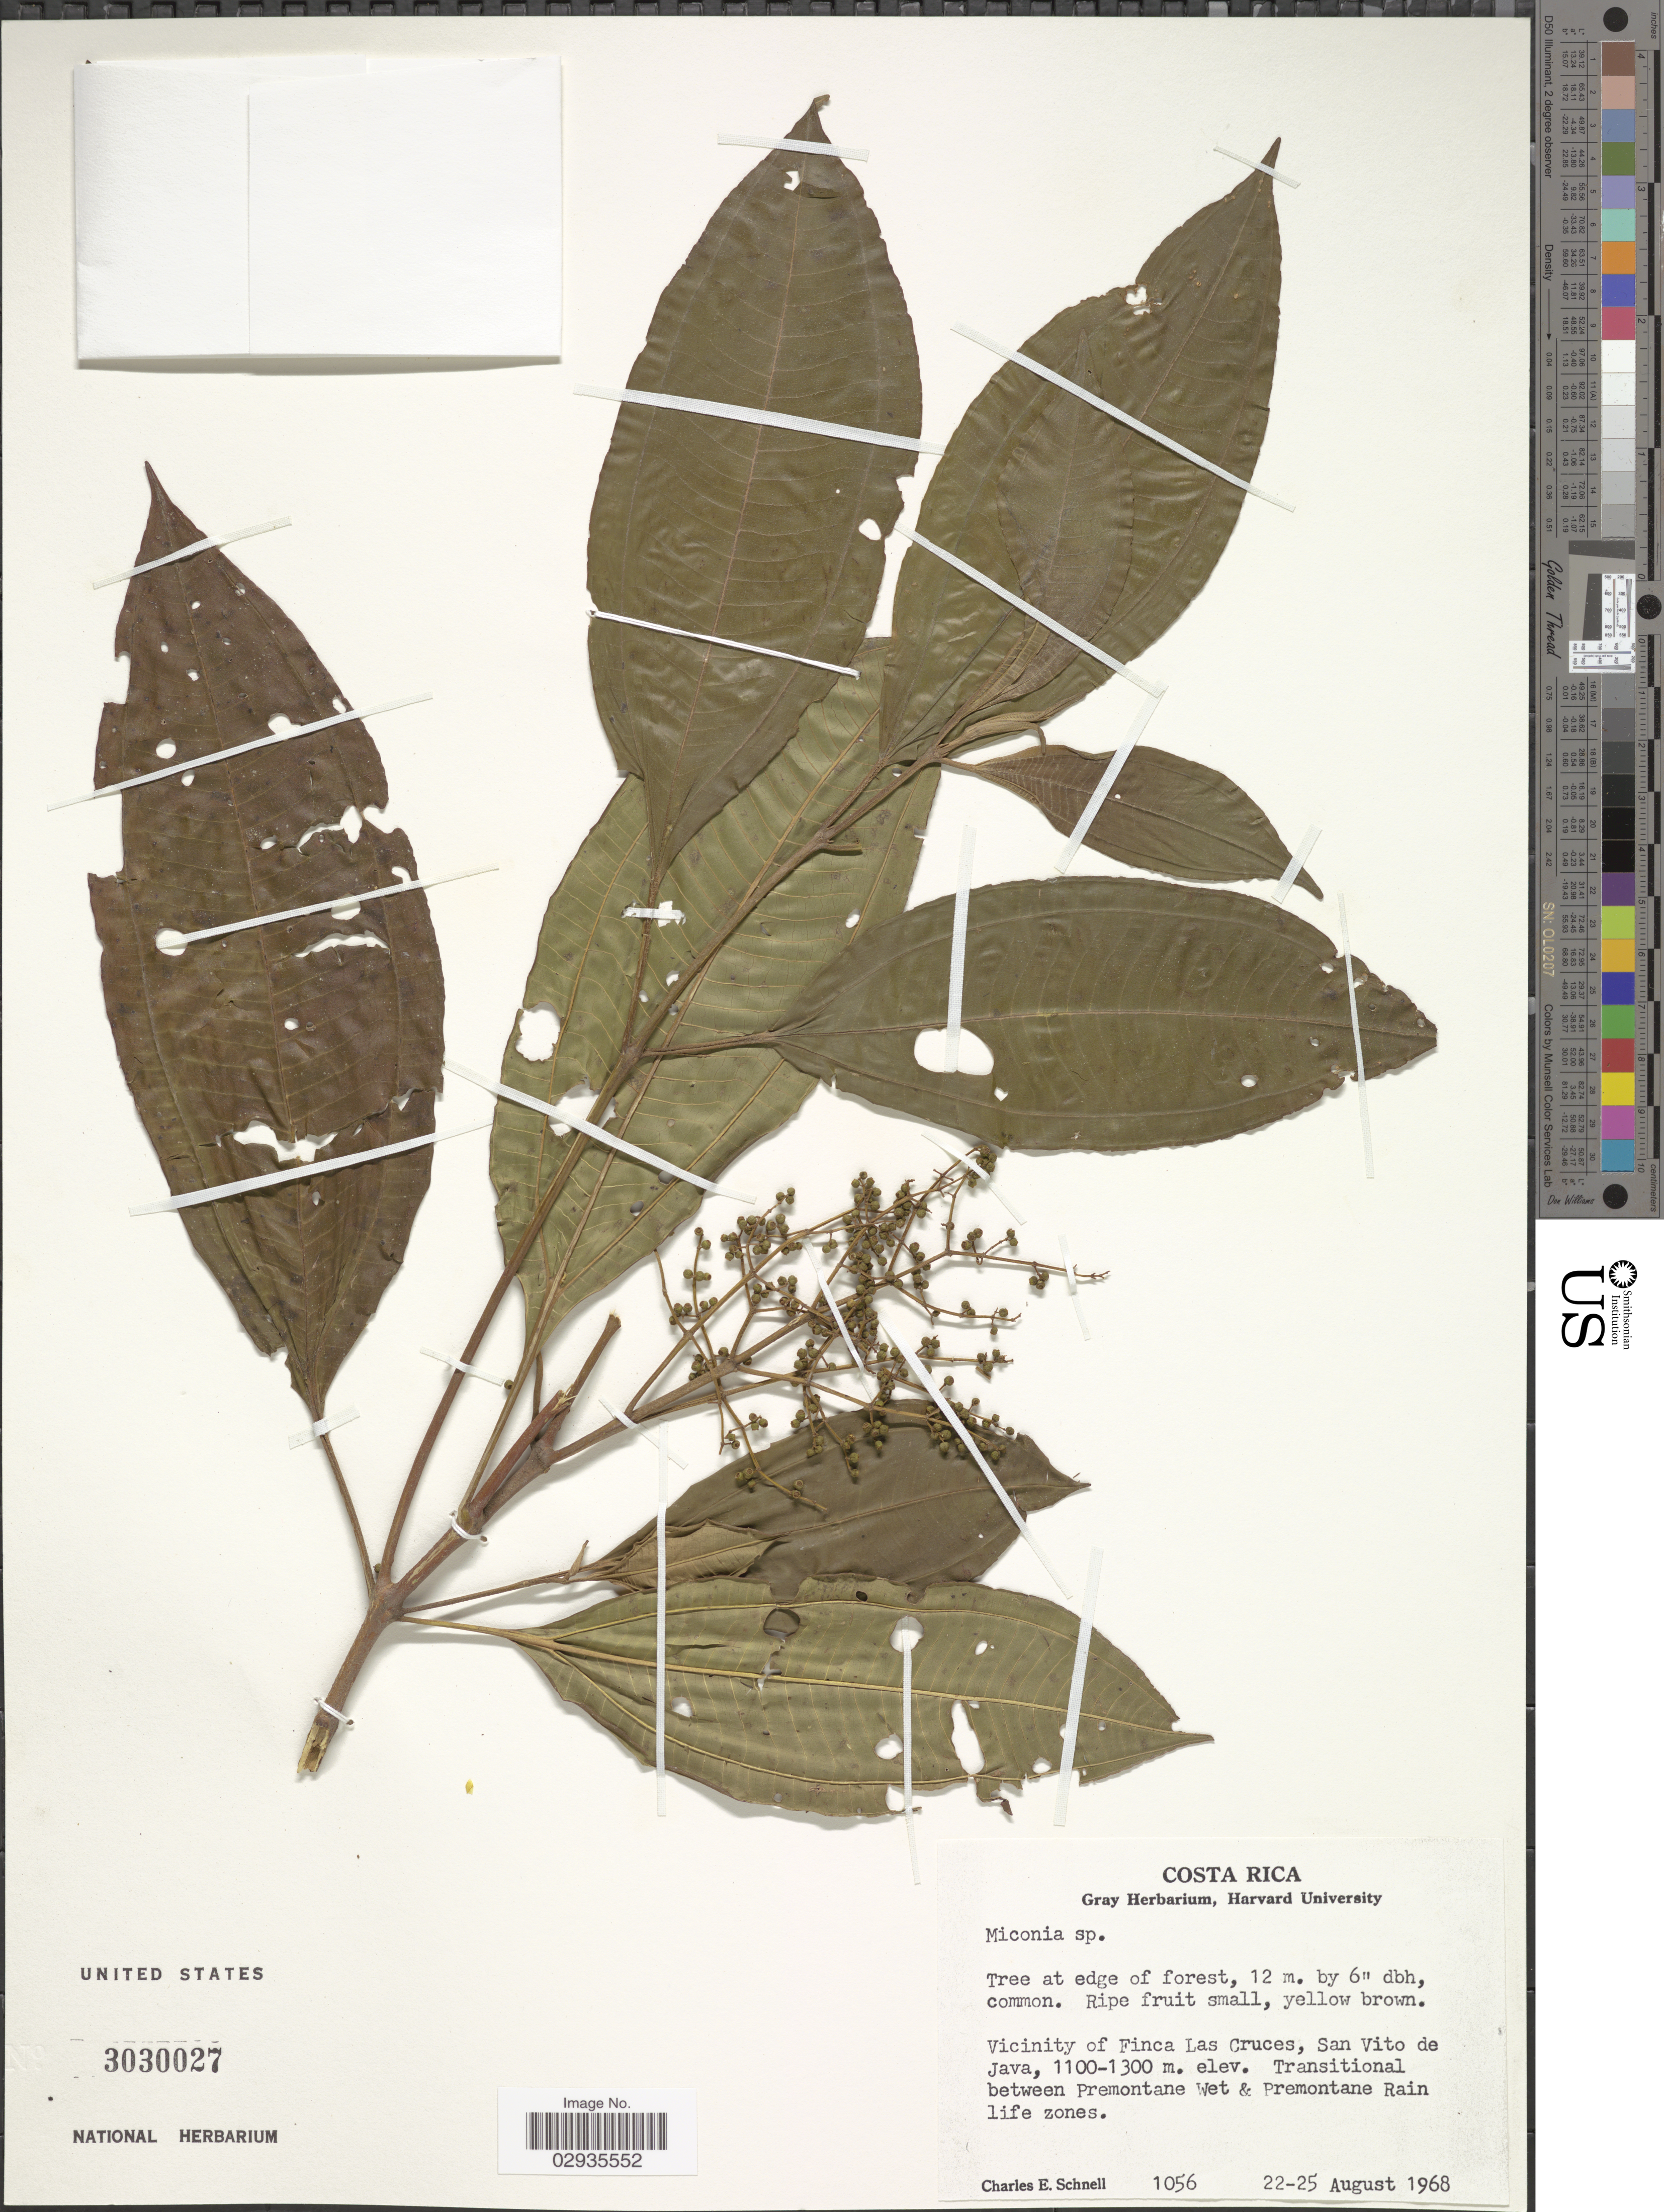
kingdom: Plantae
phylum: Tracheophyta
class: Magnoliopsida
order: Myrtales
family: Melastomataceae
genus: Miconia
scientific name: Miconia sp.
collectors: C. Schnell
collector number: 1056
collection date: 1968-08-22/1968-08-25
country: Costa Rica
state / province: Puntarenas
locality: Vicinity of Finca Las Cruces, San Vito de Java, Transitional between Premontane Wet & Premontane Rain life zones.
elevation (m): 1100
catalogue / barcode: US 3030027